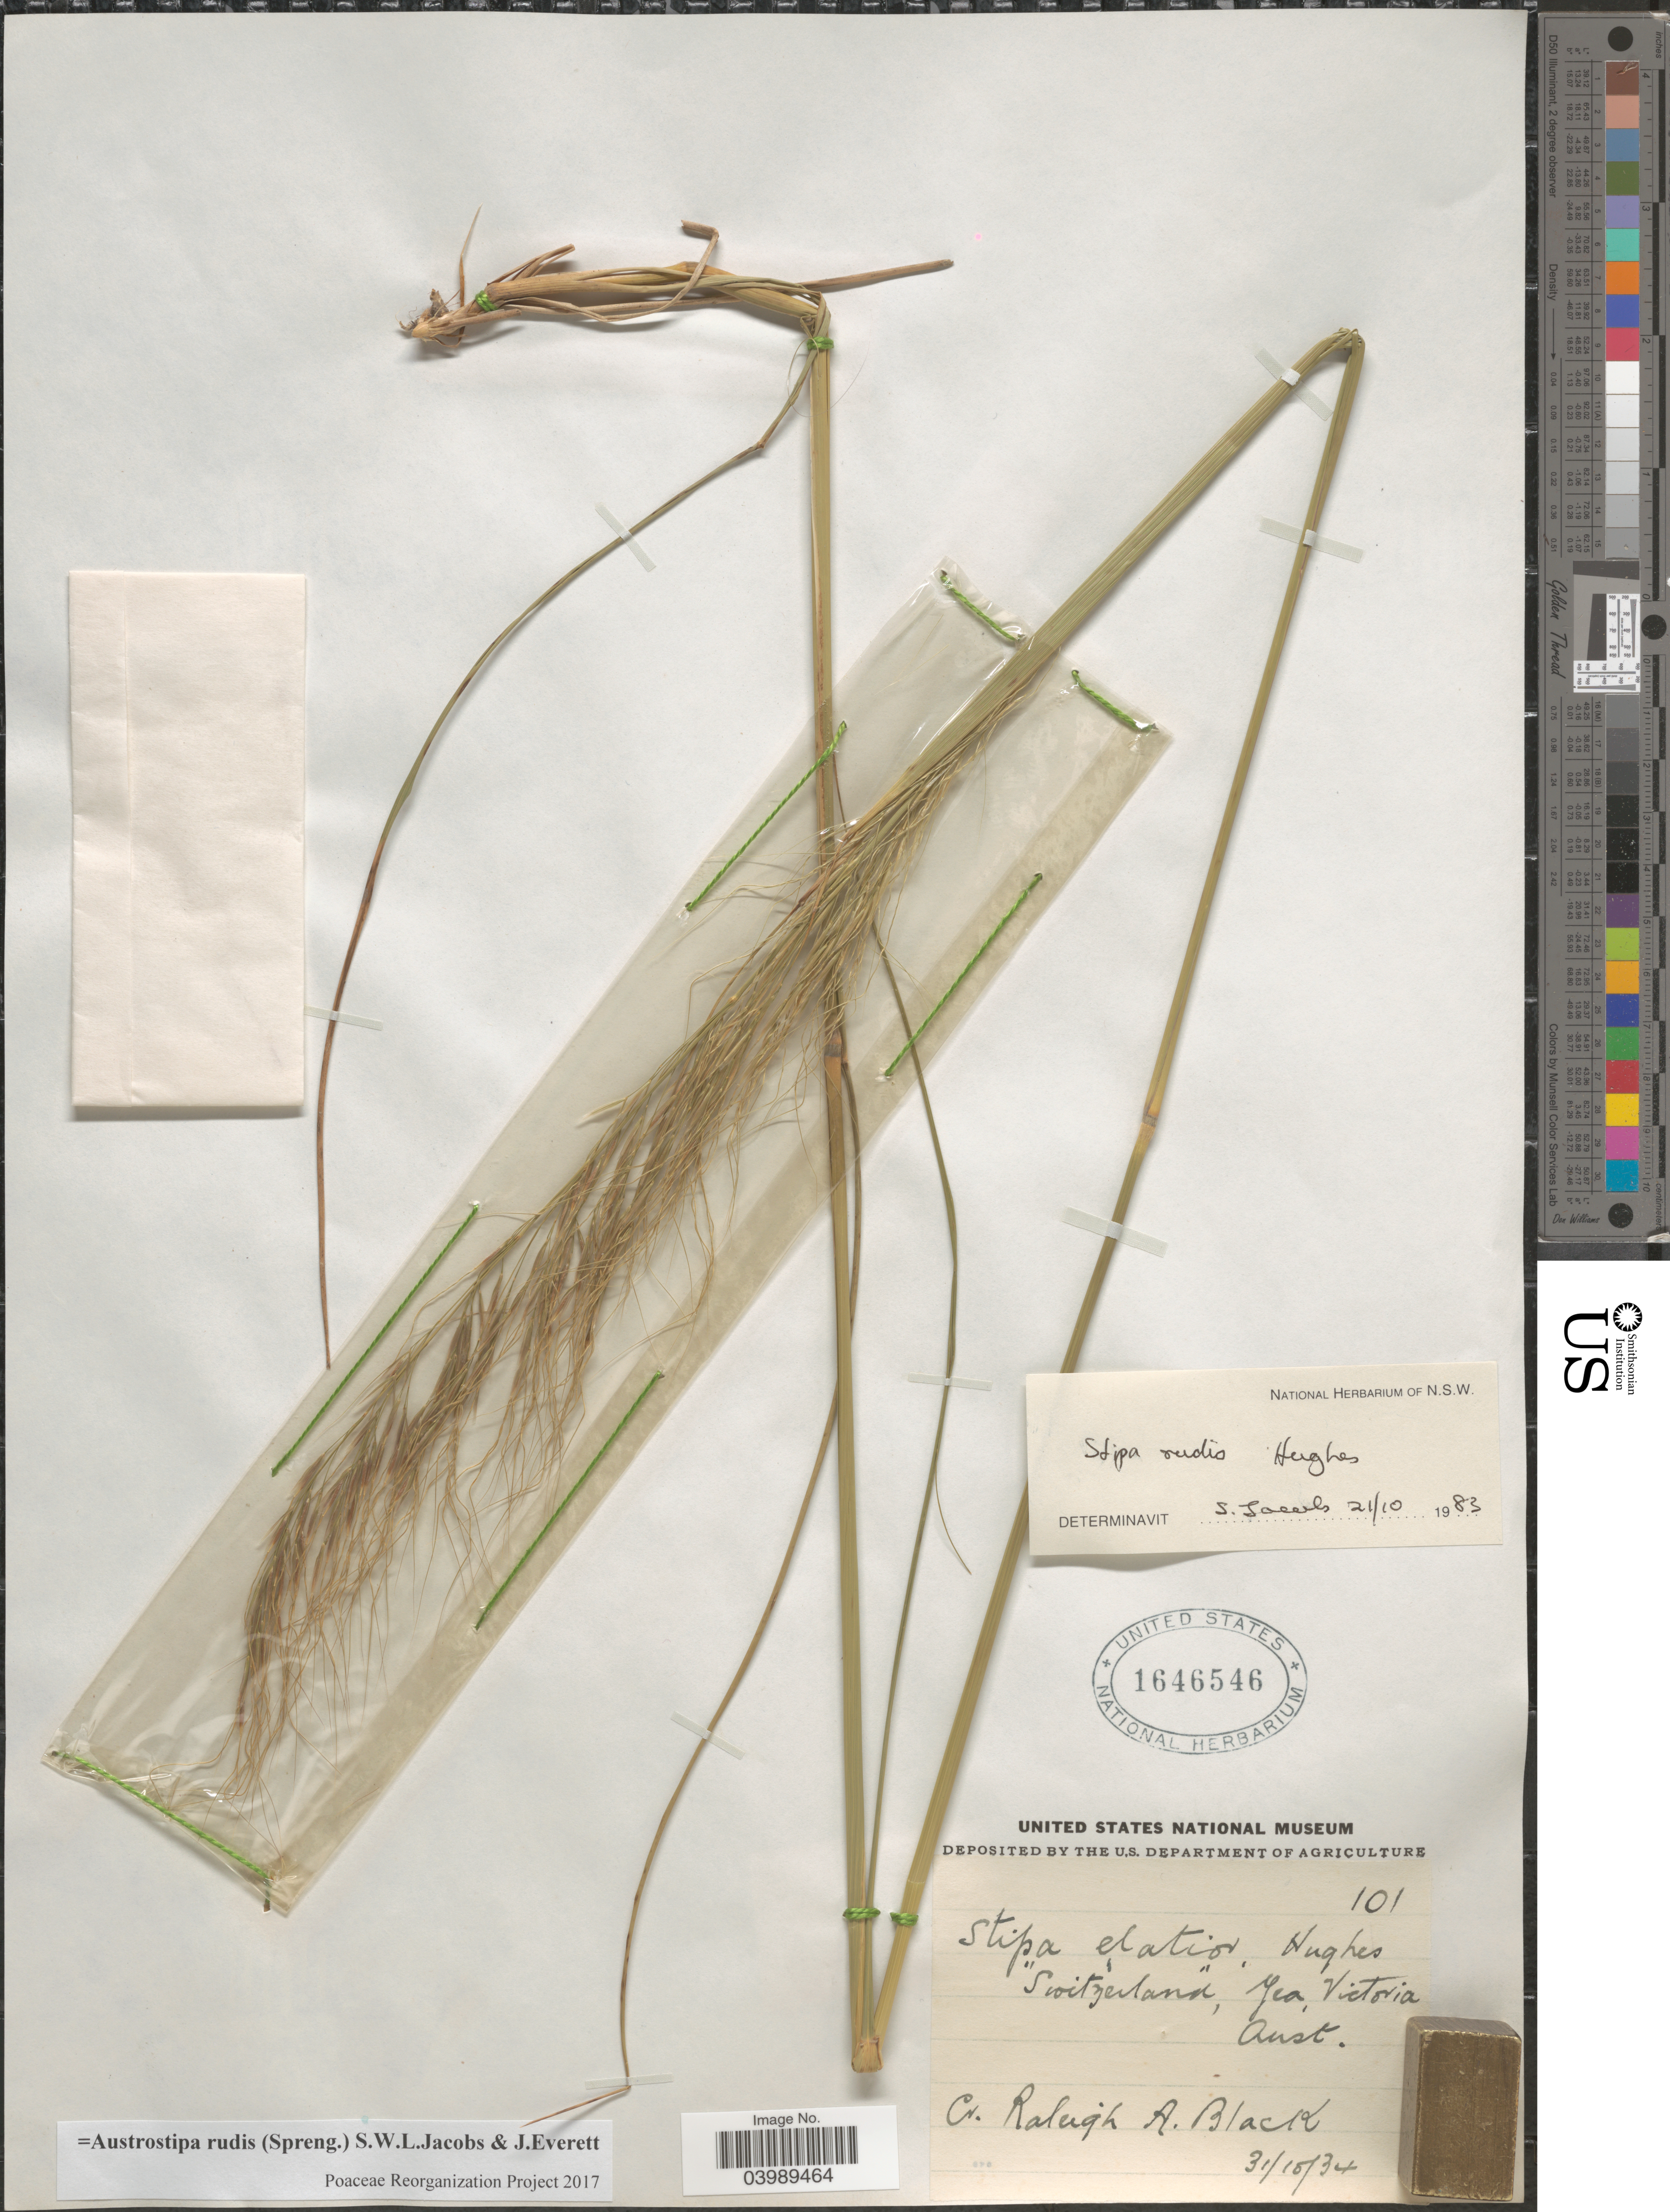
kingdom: Plantae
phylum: Tracheophyta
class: Liliopsida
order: Poales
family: Poaceae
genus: Austrostipa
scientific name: Austrostipa rudis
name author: (Spreng.) S.W.L. Jacobs & J. Everett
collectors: R. A. Black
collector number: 101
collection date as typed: Transcribed d/m/y: 31/10/34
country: Australia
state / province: Victoria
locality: Switzerland, Yea, Victoria.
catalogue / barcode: US 1646546